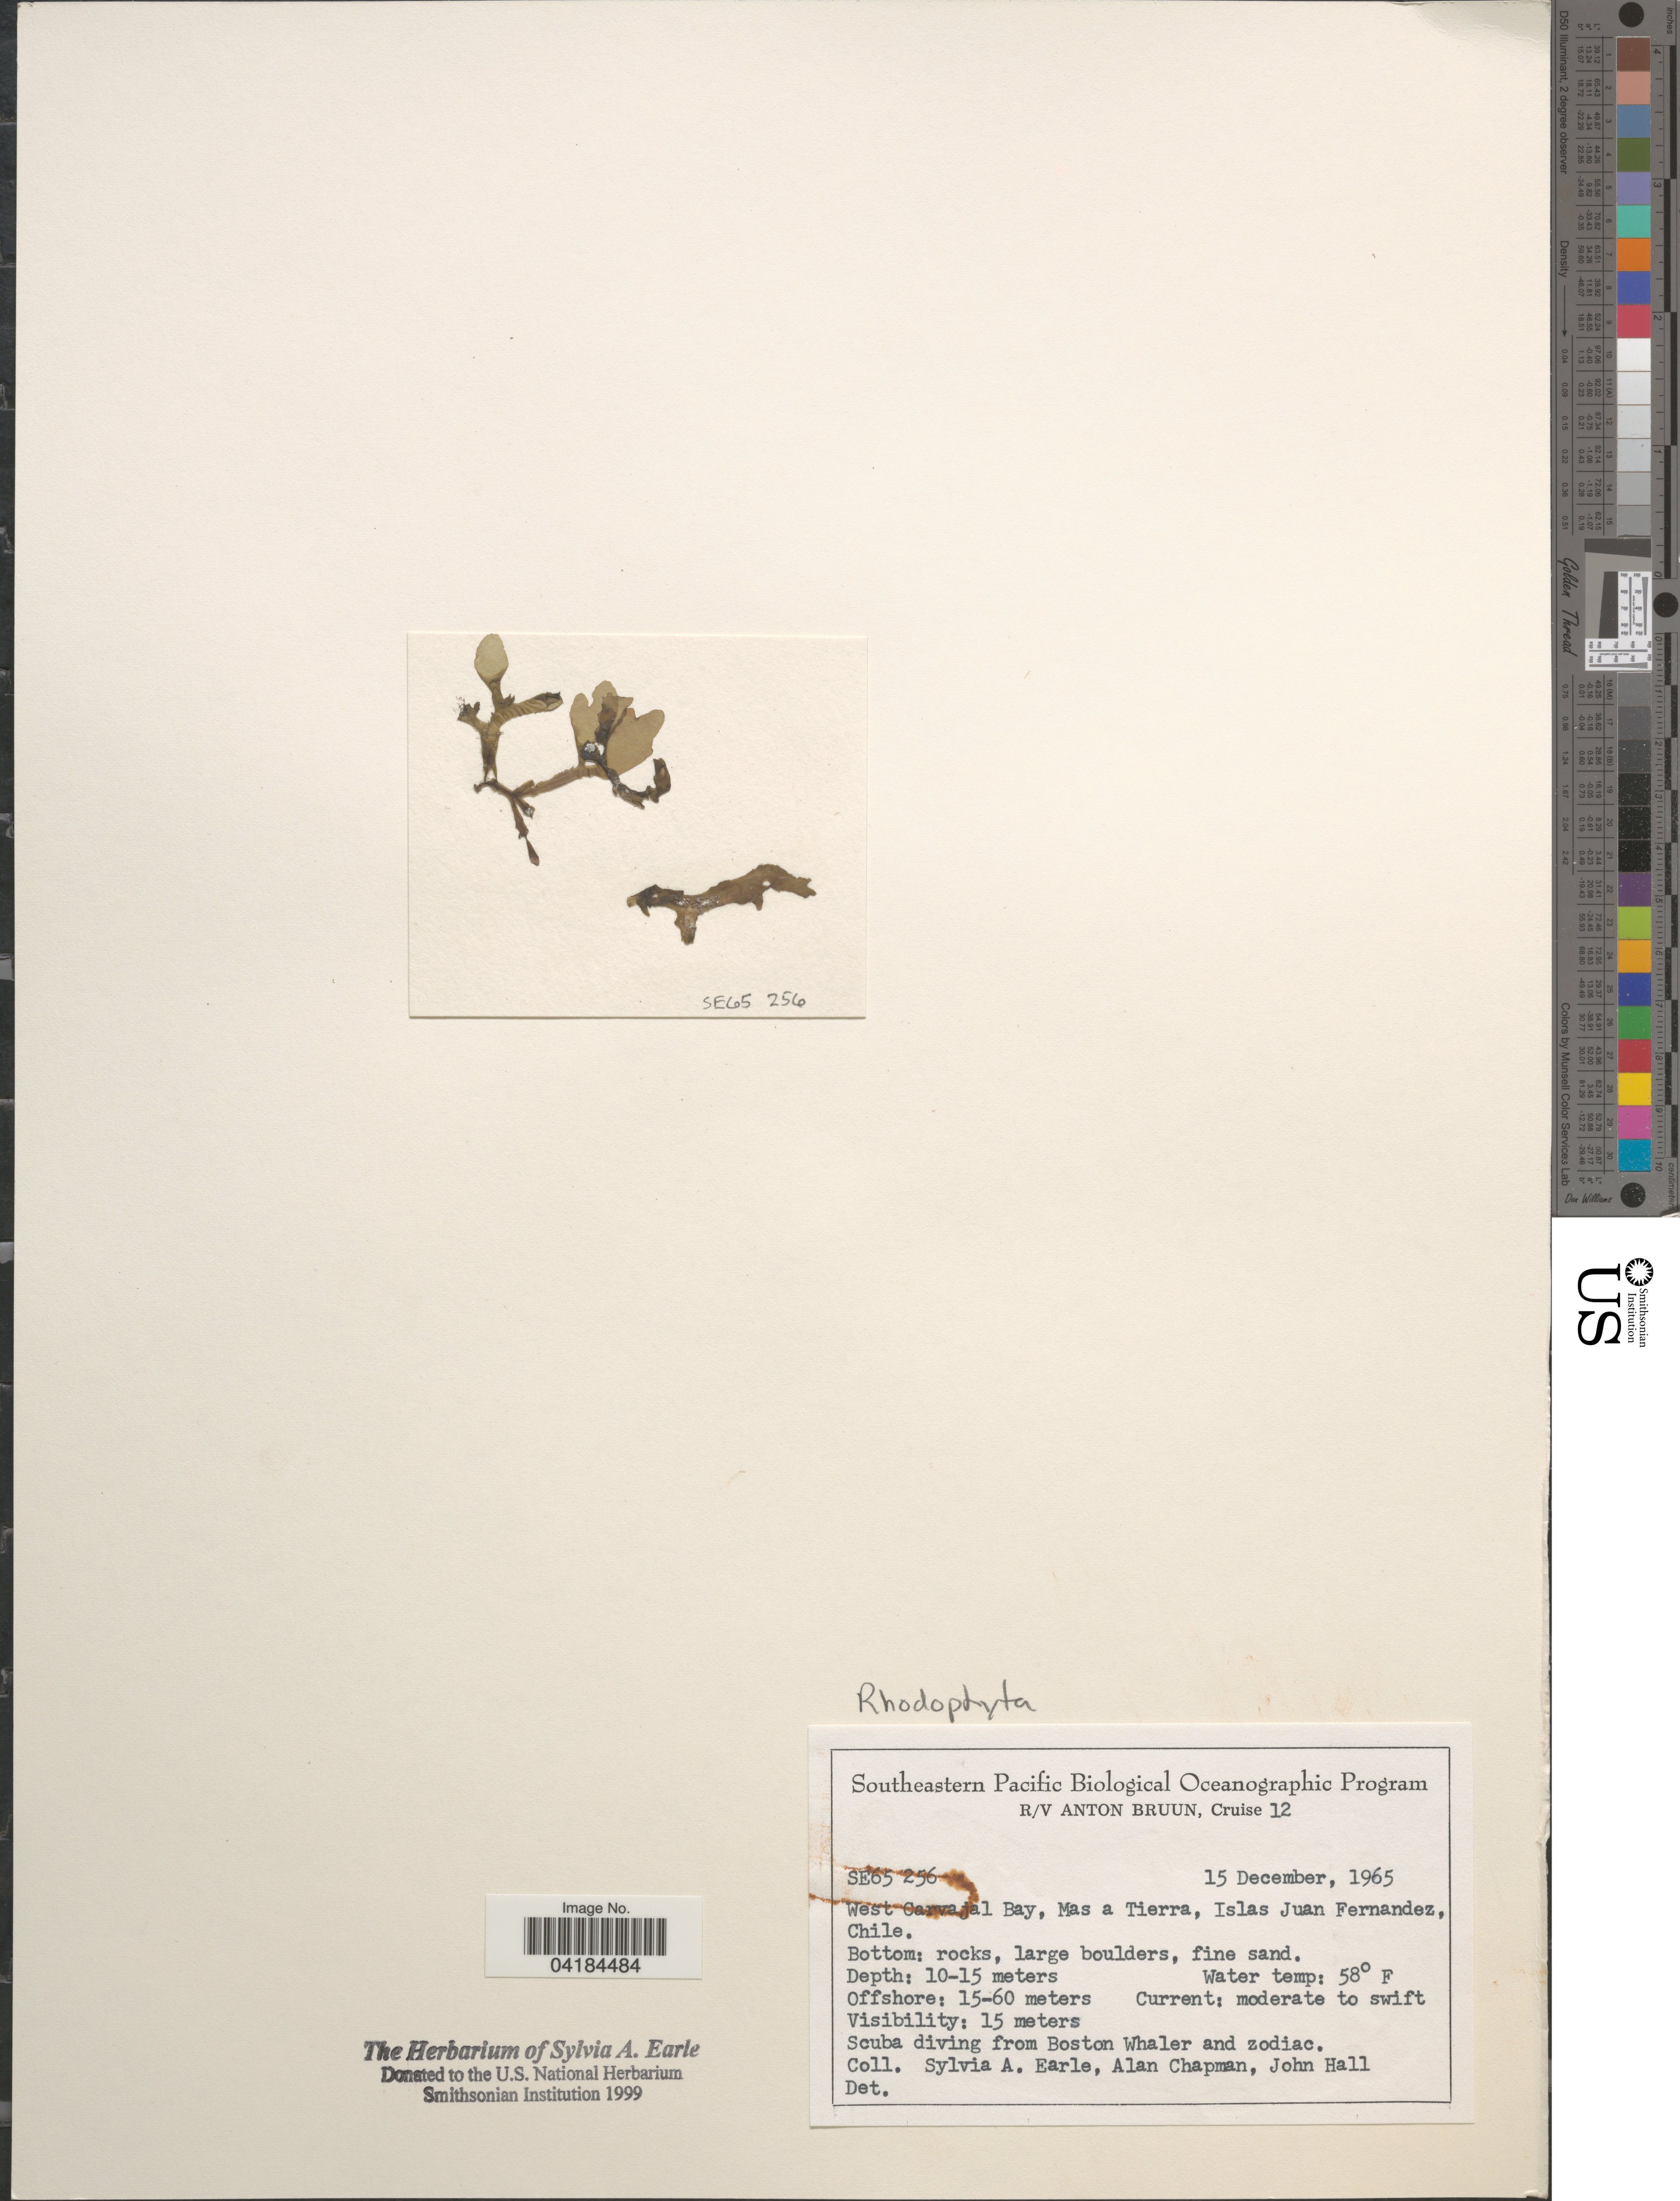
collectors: S. A. Earle, A. Chapman & J. Hall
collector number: SE65256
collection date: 1965-12-15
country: Chile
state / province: Valparaíso (V)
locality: Southeastern Pacific. R/V Anton Bruun, Cruise 12. West Carvajal Bay, Mas a Tierra, Islas Juan Fernandez.